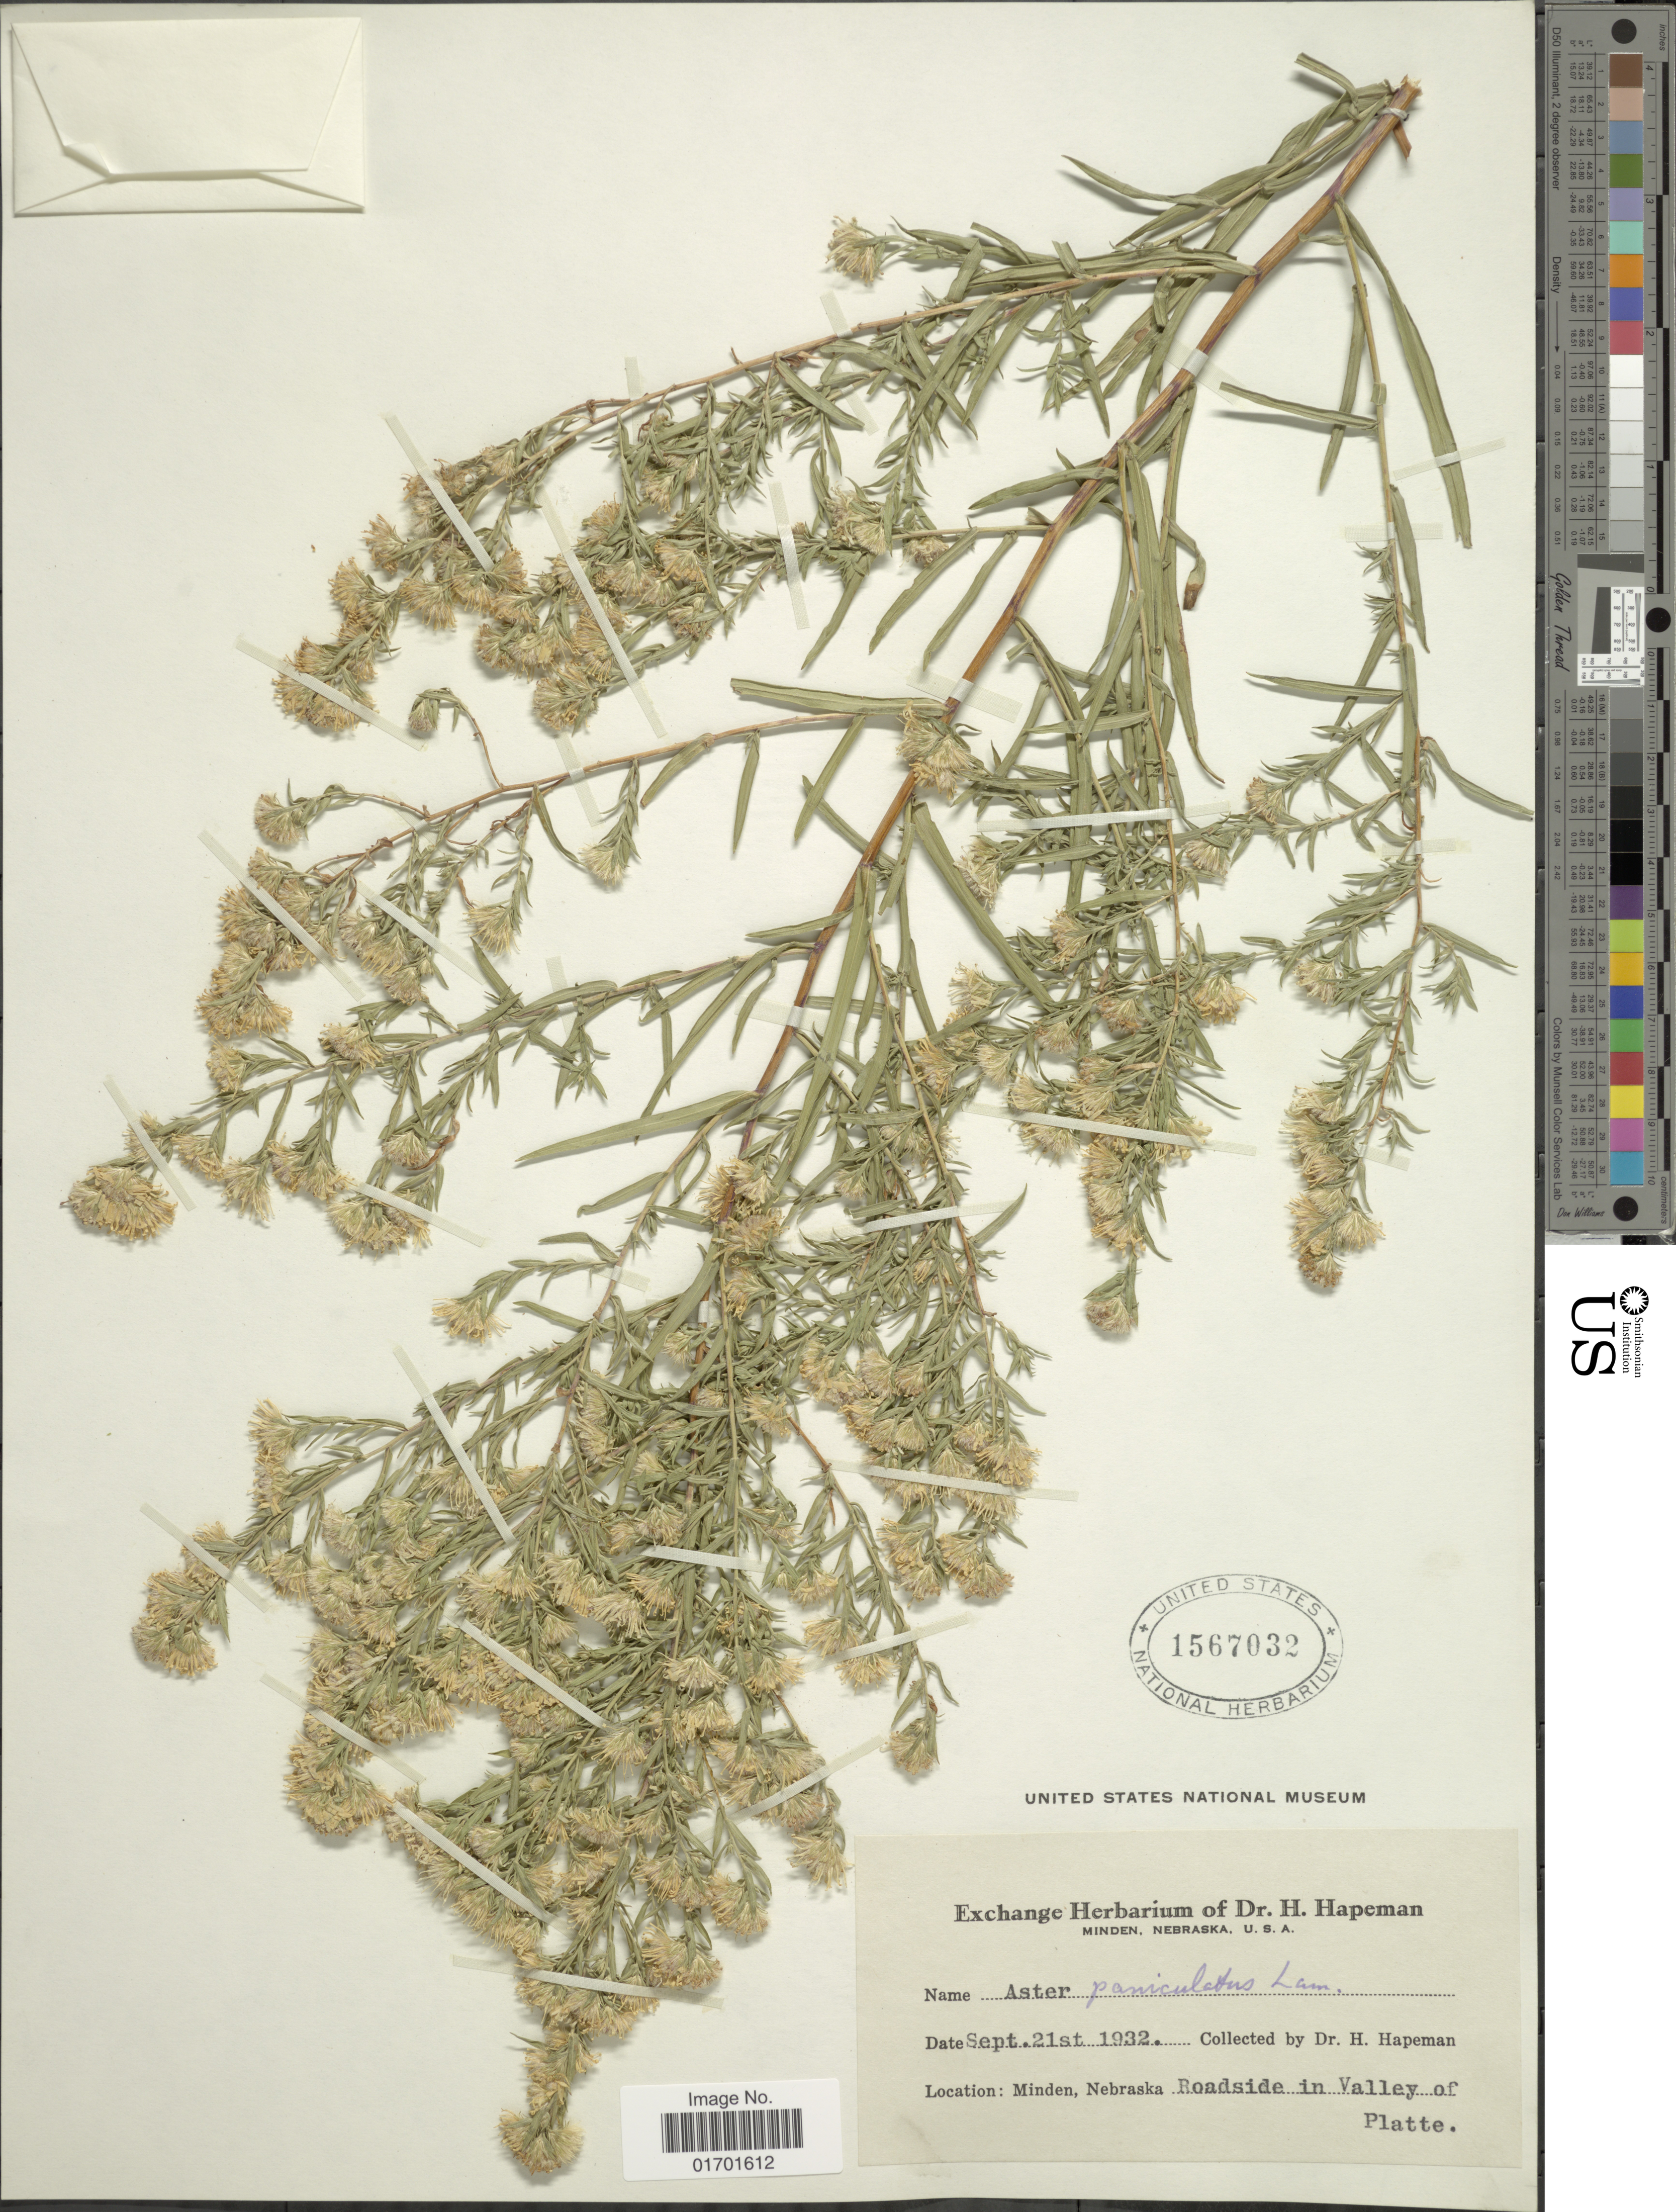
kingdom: Plantae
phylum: Tracheophyta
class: Magnoliopsida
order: Asterales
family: Asteraceae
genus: Symphyotrichum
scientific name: Symphyotrichum lanceolatum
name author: (Willd.) G.L. Nesom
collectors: H. Hapeman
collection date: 1932-09-21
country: United States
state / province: Nebraska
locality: Minden, Roadside in Valley of Platte.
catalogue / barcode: US 1467032